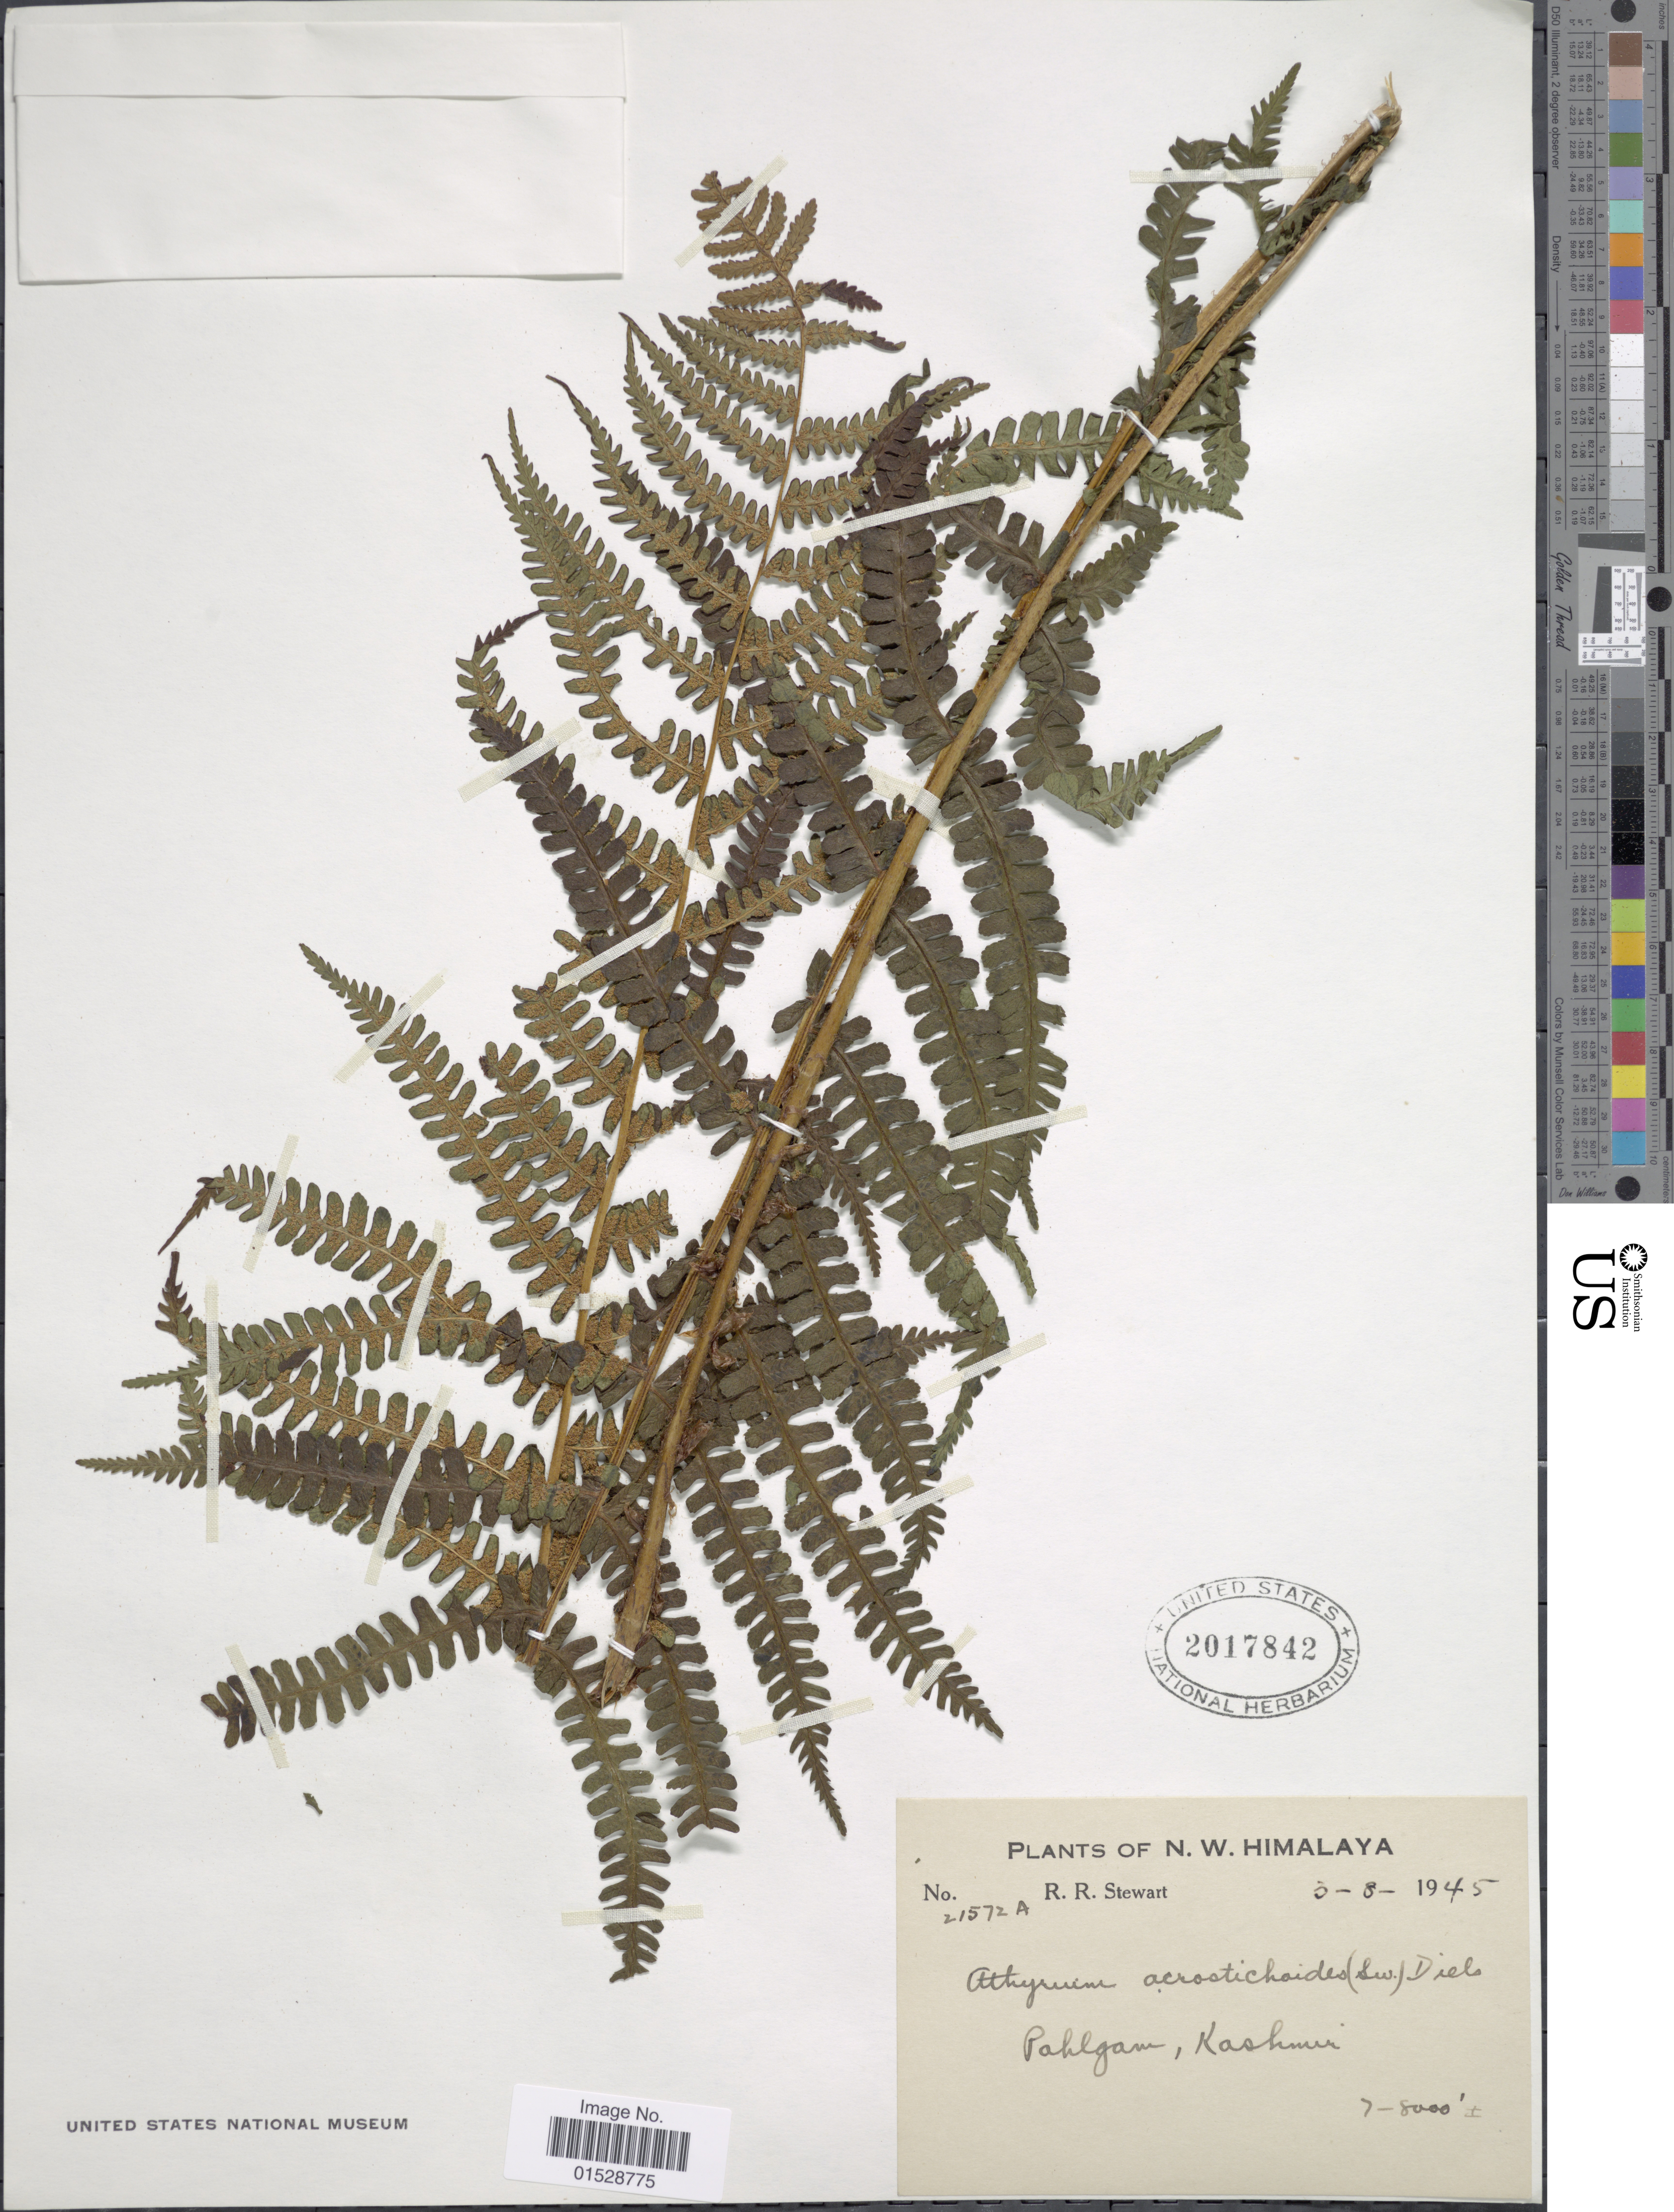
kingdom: Plantae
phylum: Tracheophyta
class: Polypodiopsida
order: Polypodiales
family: Athyriaceae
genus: Deparia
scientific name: Deparia acrostichoides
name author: (Sw.) M. Kato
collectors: R. R. Stewart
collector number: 21572A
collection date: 1945-08-03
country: India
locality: N. W. Himalaya, Pahlgam, Kashmir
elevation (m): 2134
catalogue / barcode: US 2017842